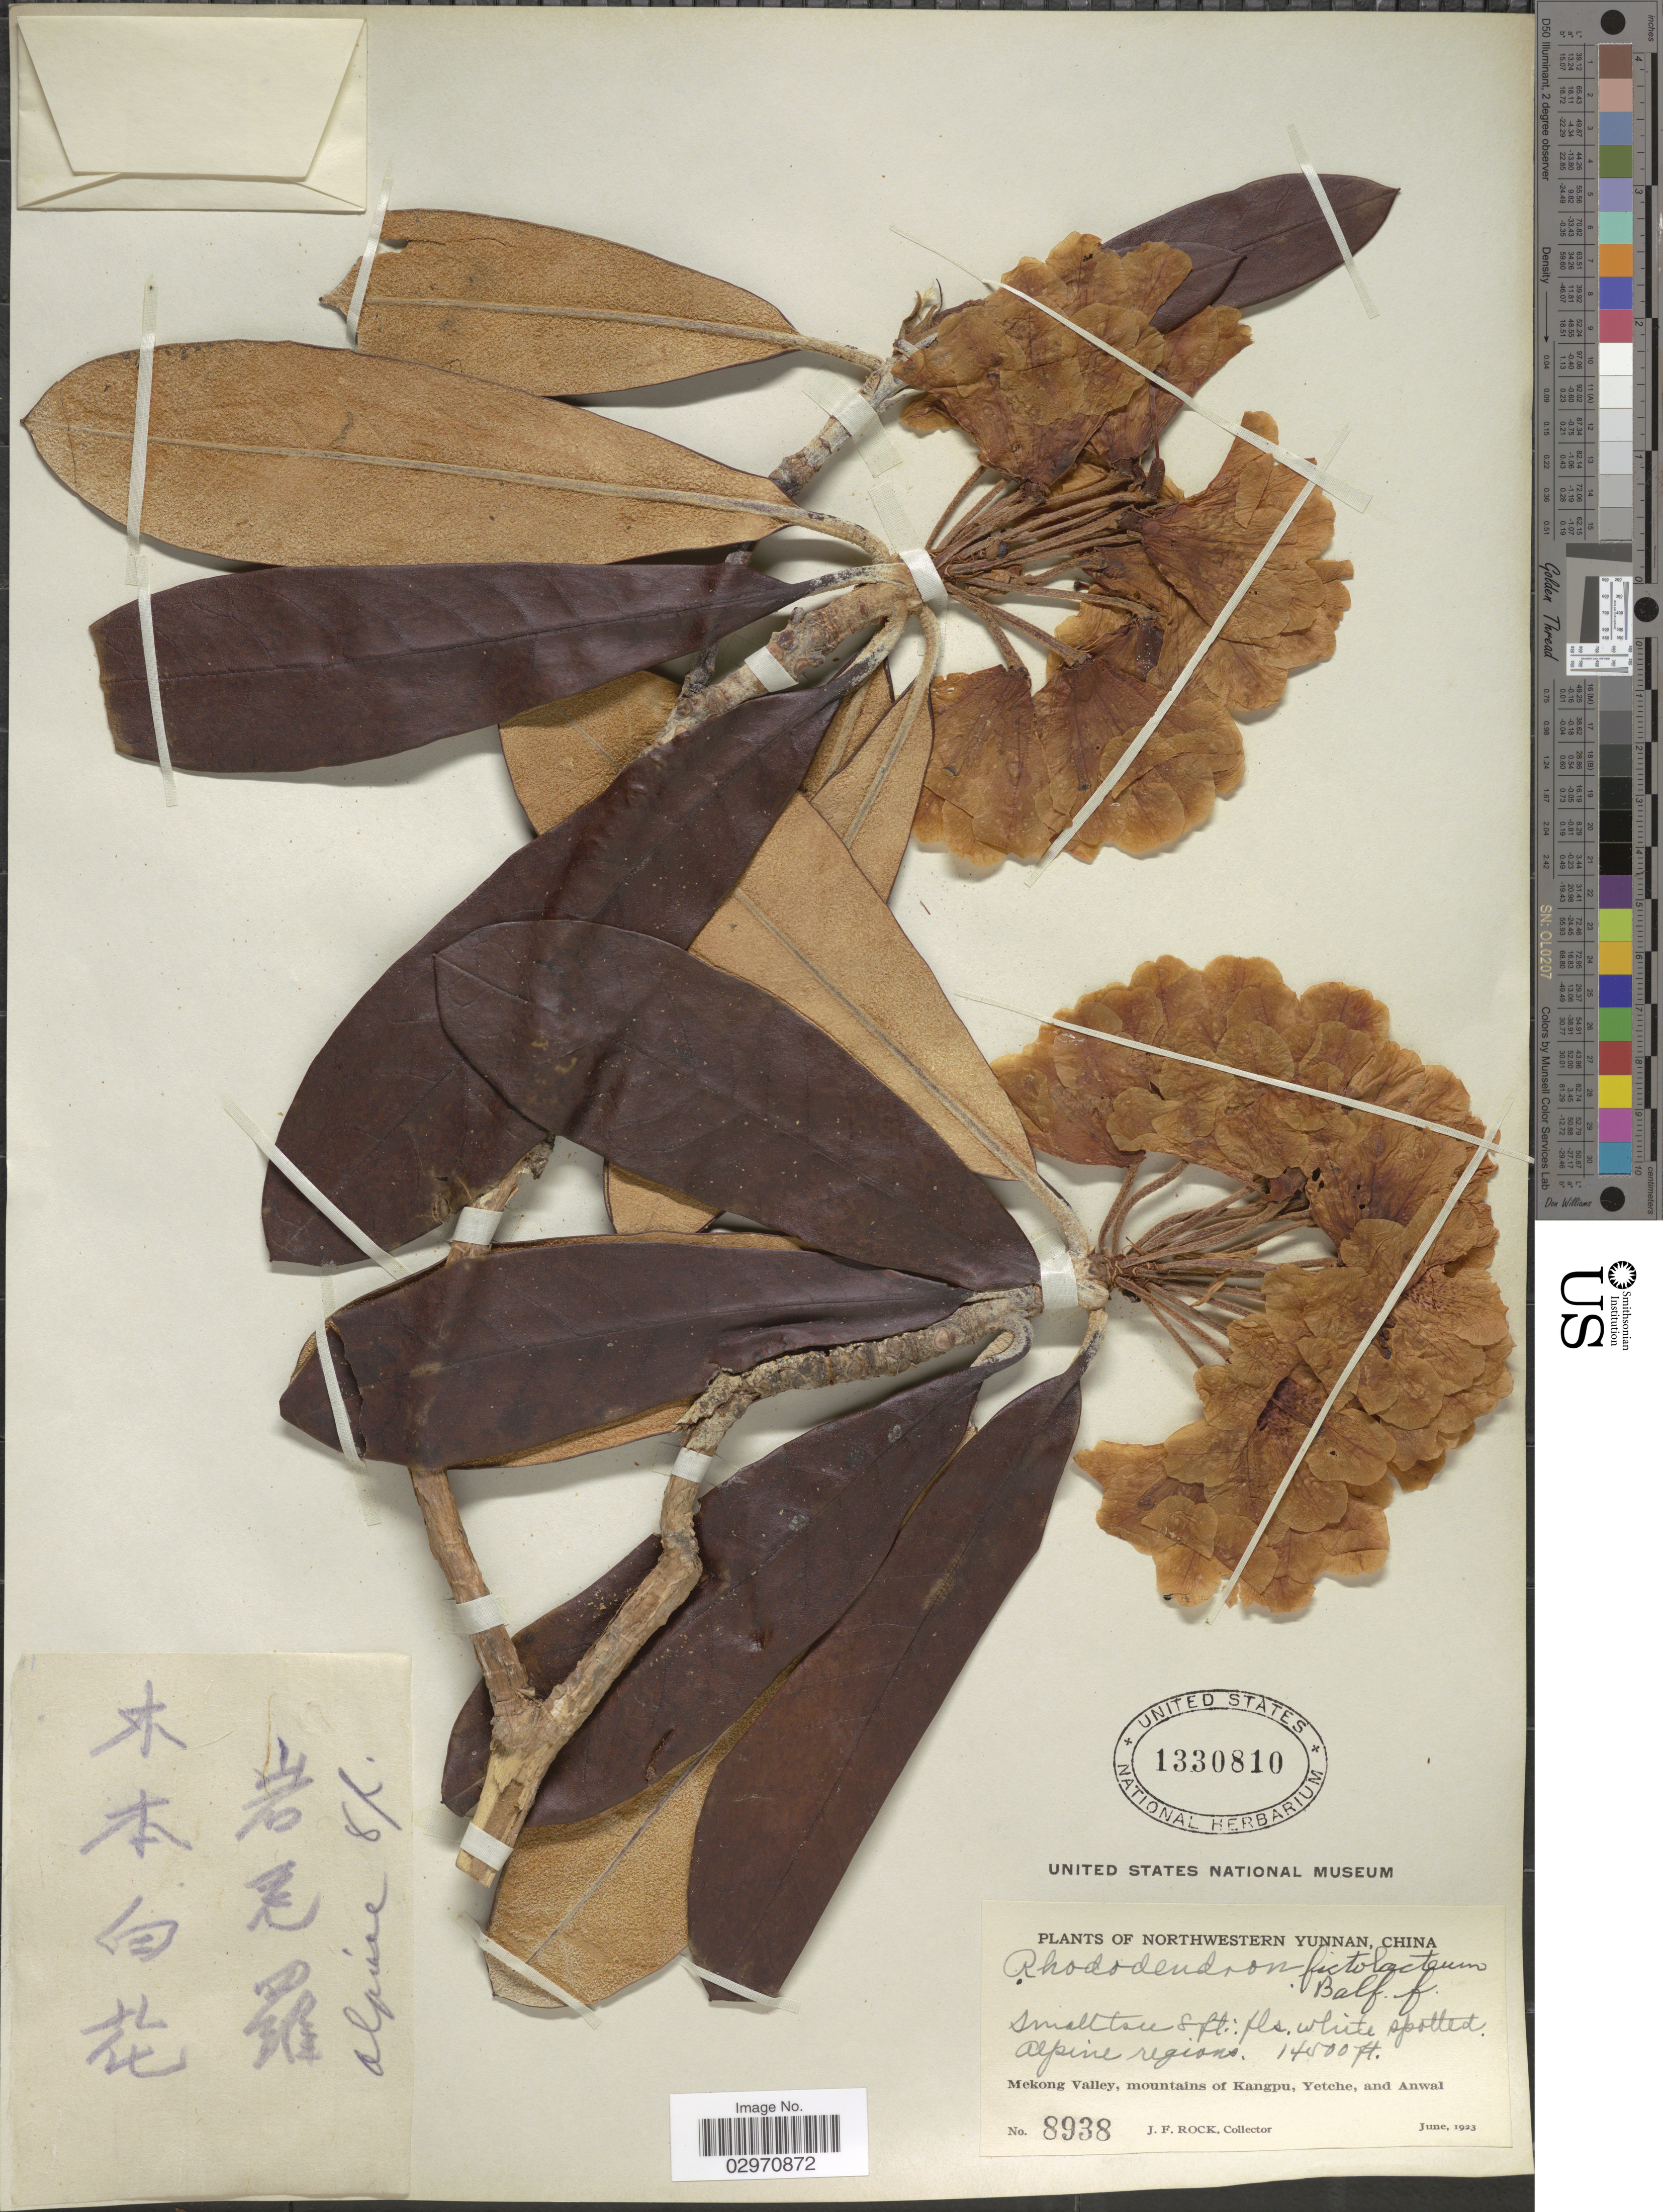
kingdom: Plantae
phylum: Tracheophyta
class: Magnoliopsida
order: Ericales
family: Ericaceae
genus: Rhododendron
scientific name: Rhododendron fictolacteum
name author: Balf. f.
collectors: J. Rock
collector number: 8938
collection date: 1923-06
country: China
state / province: Yunnan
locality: Northwestern Yunnan. Mekong Valley, mountains of Kangpu, Yetche, and Anwal. Alpine regions.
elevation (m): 4420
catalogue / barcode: US 1330810